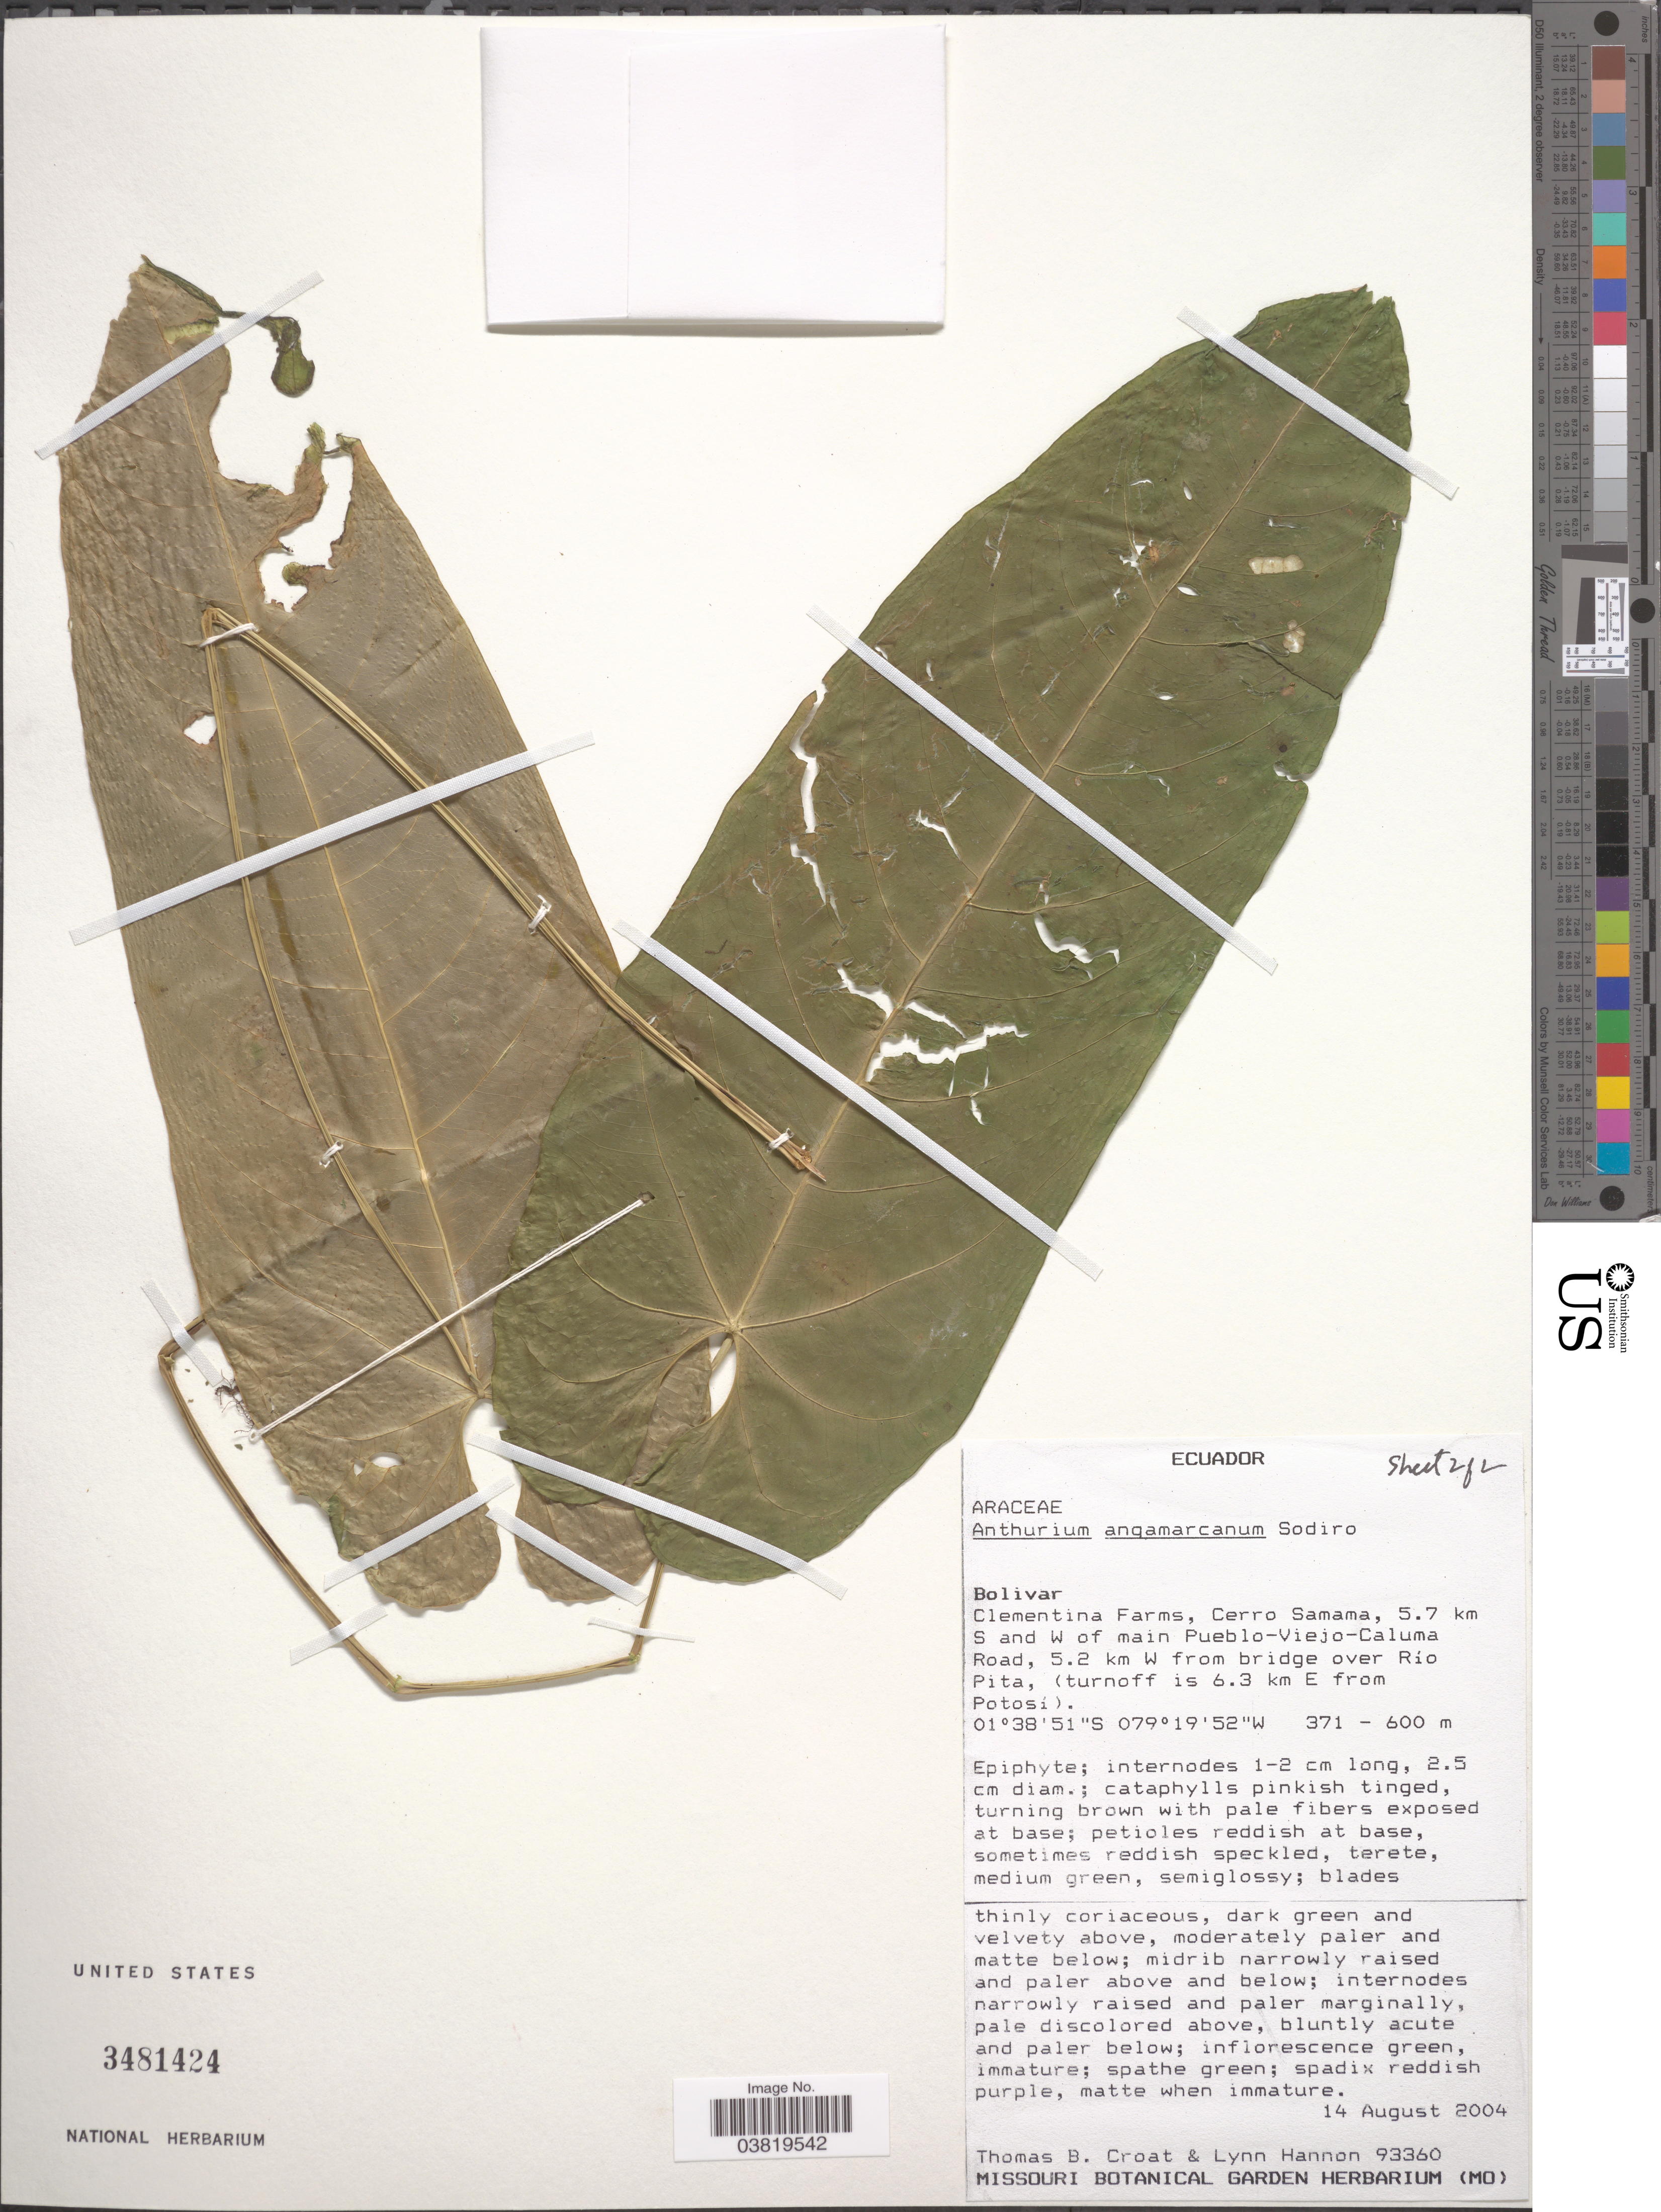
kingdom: Plantae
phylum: Tracheophyta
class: Liliopsida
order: Alismatales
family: Araceae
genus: Anthurium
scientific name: Anthurium angamarcanum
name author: Sodiro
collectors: T. B. Croat & L. Hannon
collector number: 93360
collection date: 2004-08-14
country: Ecuador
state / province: Bolívar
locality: Clementina Farms, Cerro Samama, 5.7 km S and W of main Pueblo-Viejo-Caluma Road, 5.2 km W from bridge over Río Pita, (turnoff is 6.3 km E from Potosí).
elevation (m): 371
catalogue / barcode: US 3481424